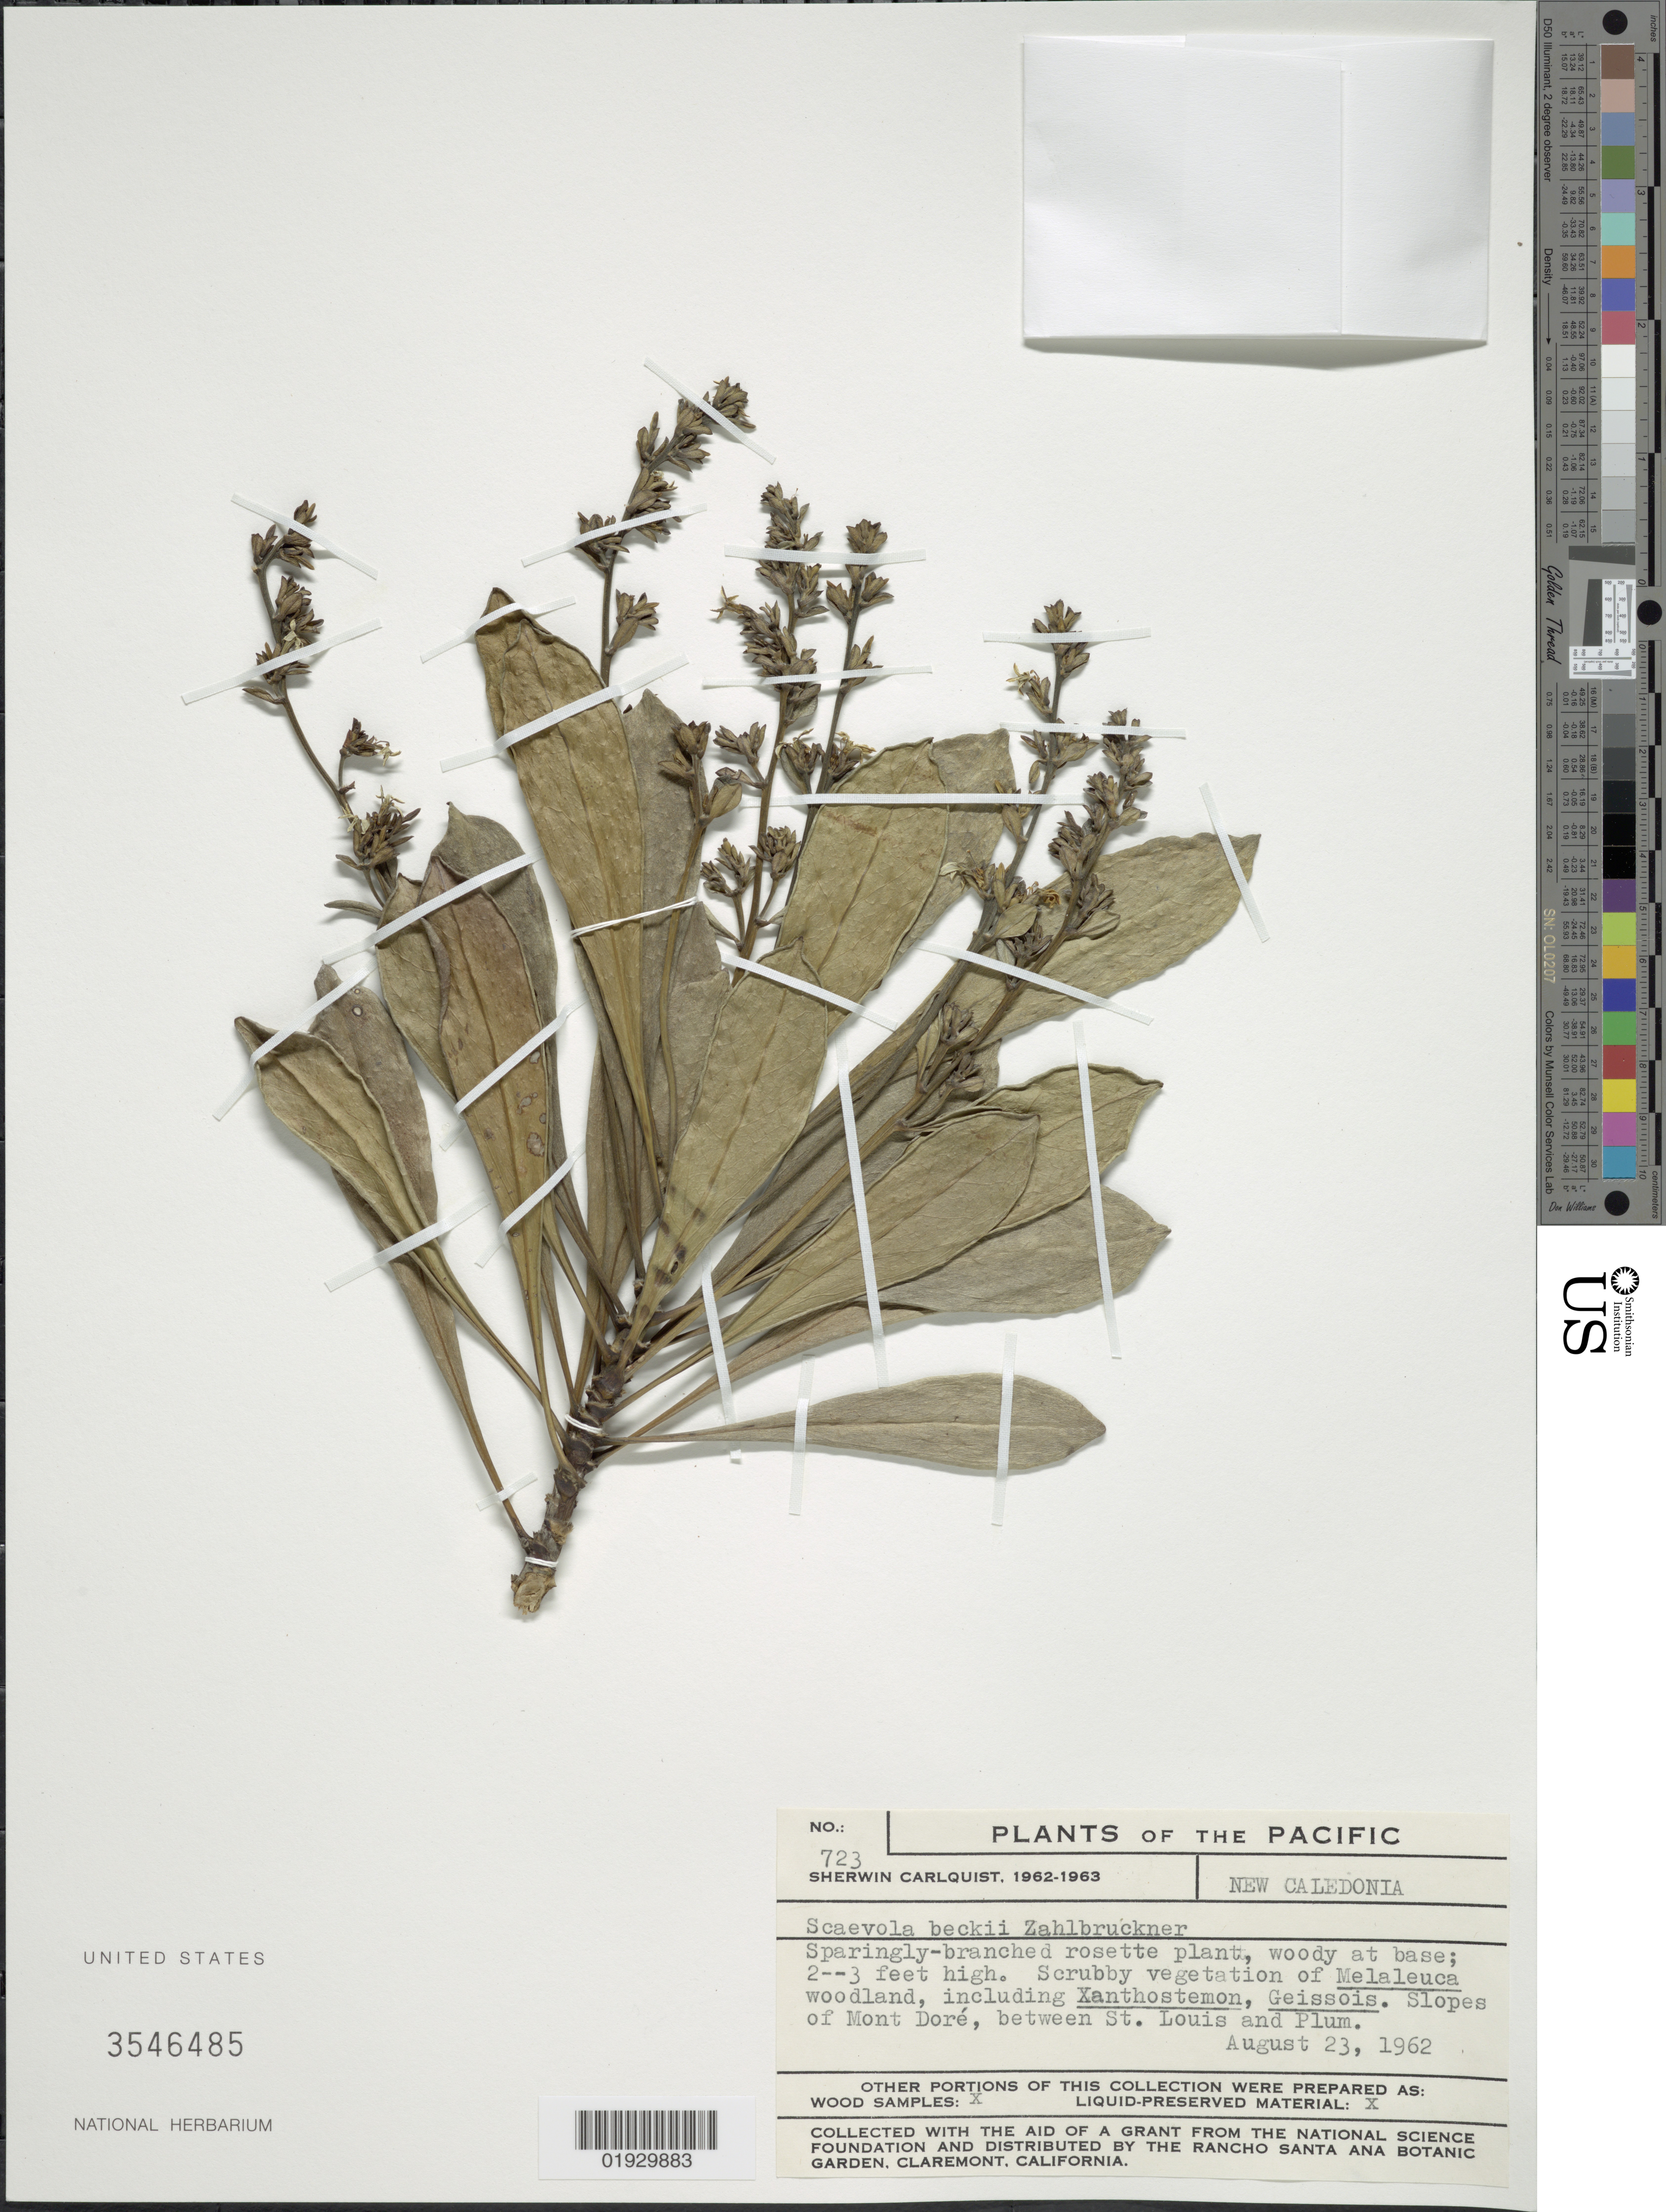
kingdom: Plantae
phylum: Tracheophyta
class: Magnoliopsida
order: Asterales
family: Goodeniaceae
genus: Scaevola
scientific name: Scaevola beckii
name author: Zahlbr.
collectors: S. Carlquist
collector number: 723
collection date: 1962-08-23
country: New Caledonia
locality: Slopes of Mont Doré, between St. Louis and Plum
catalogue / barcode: US 3546485